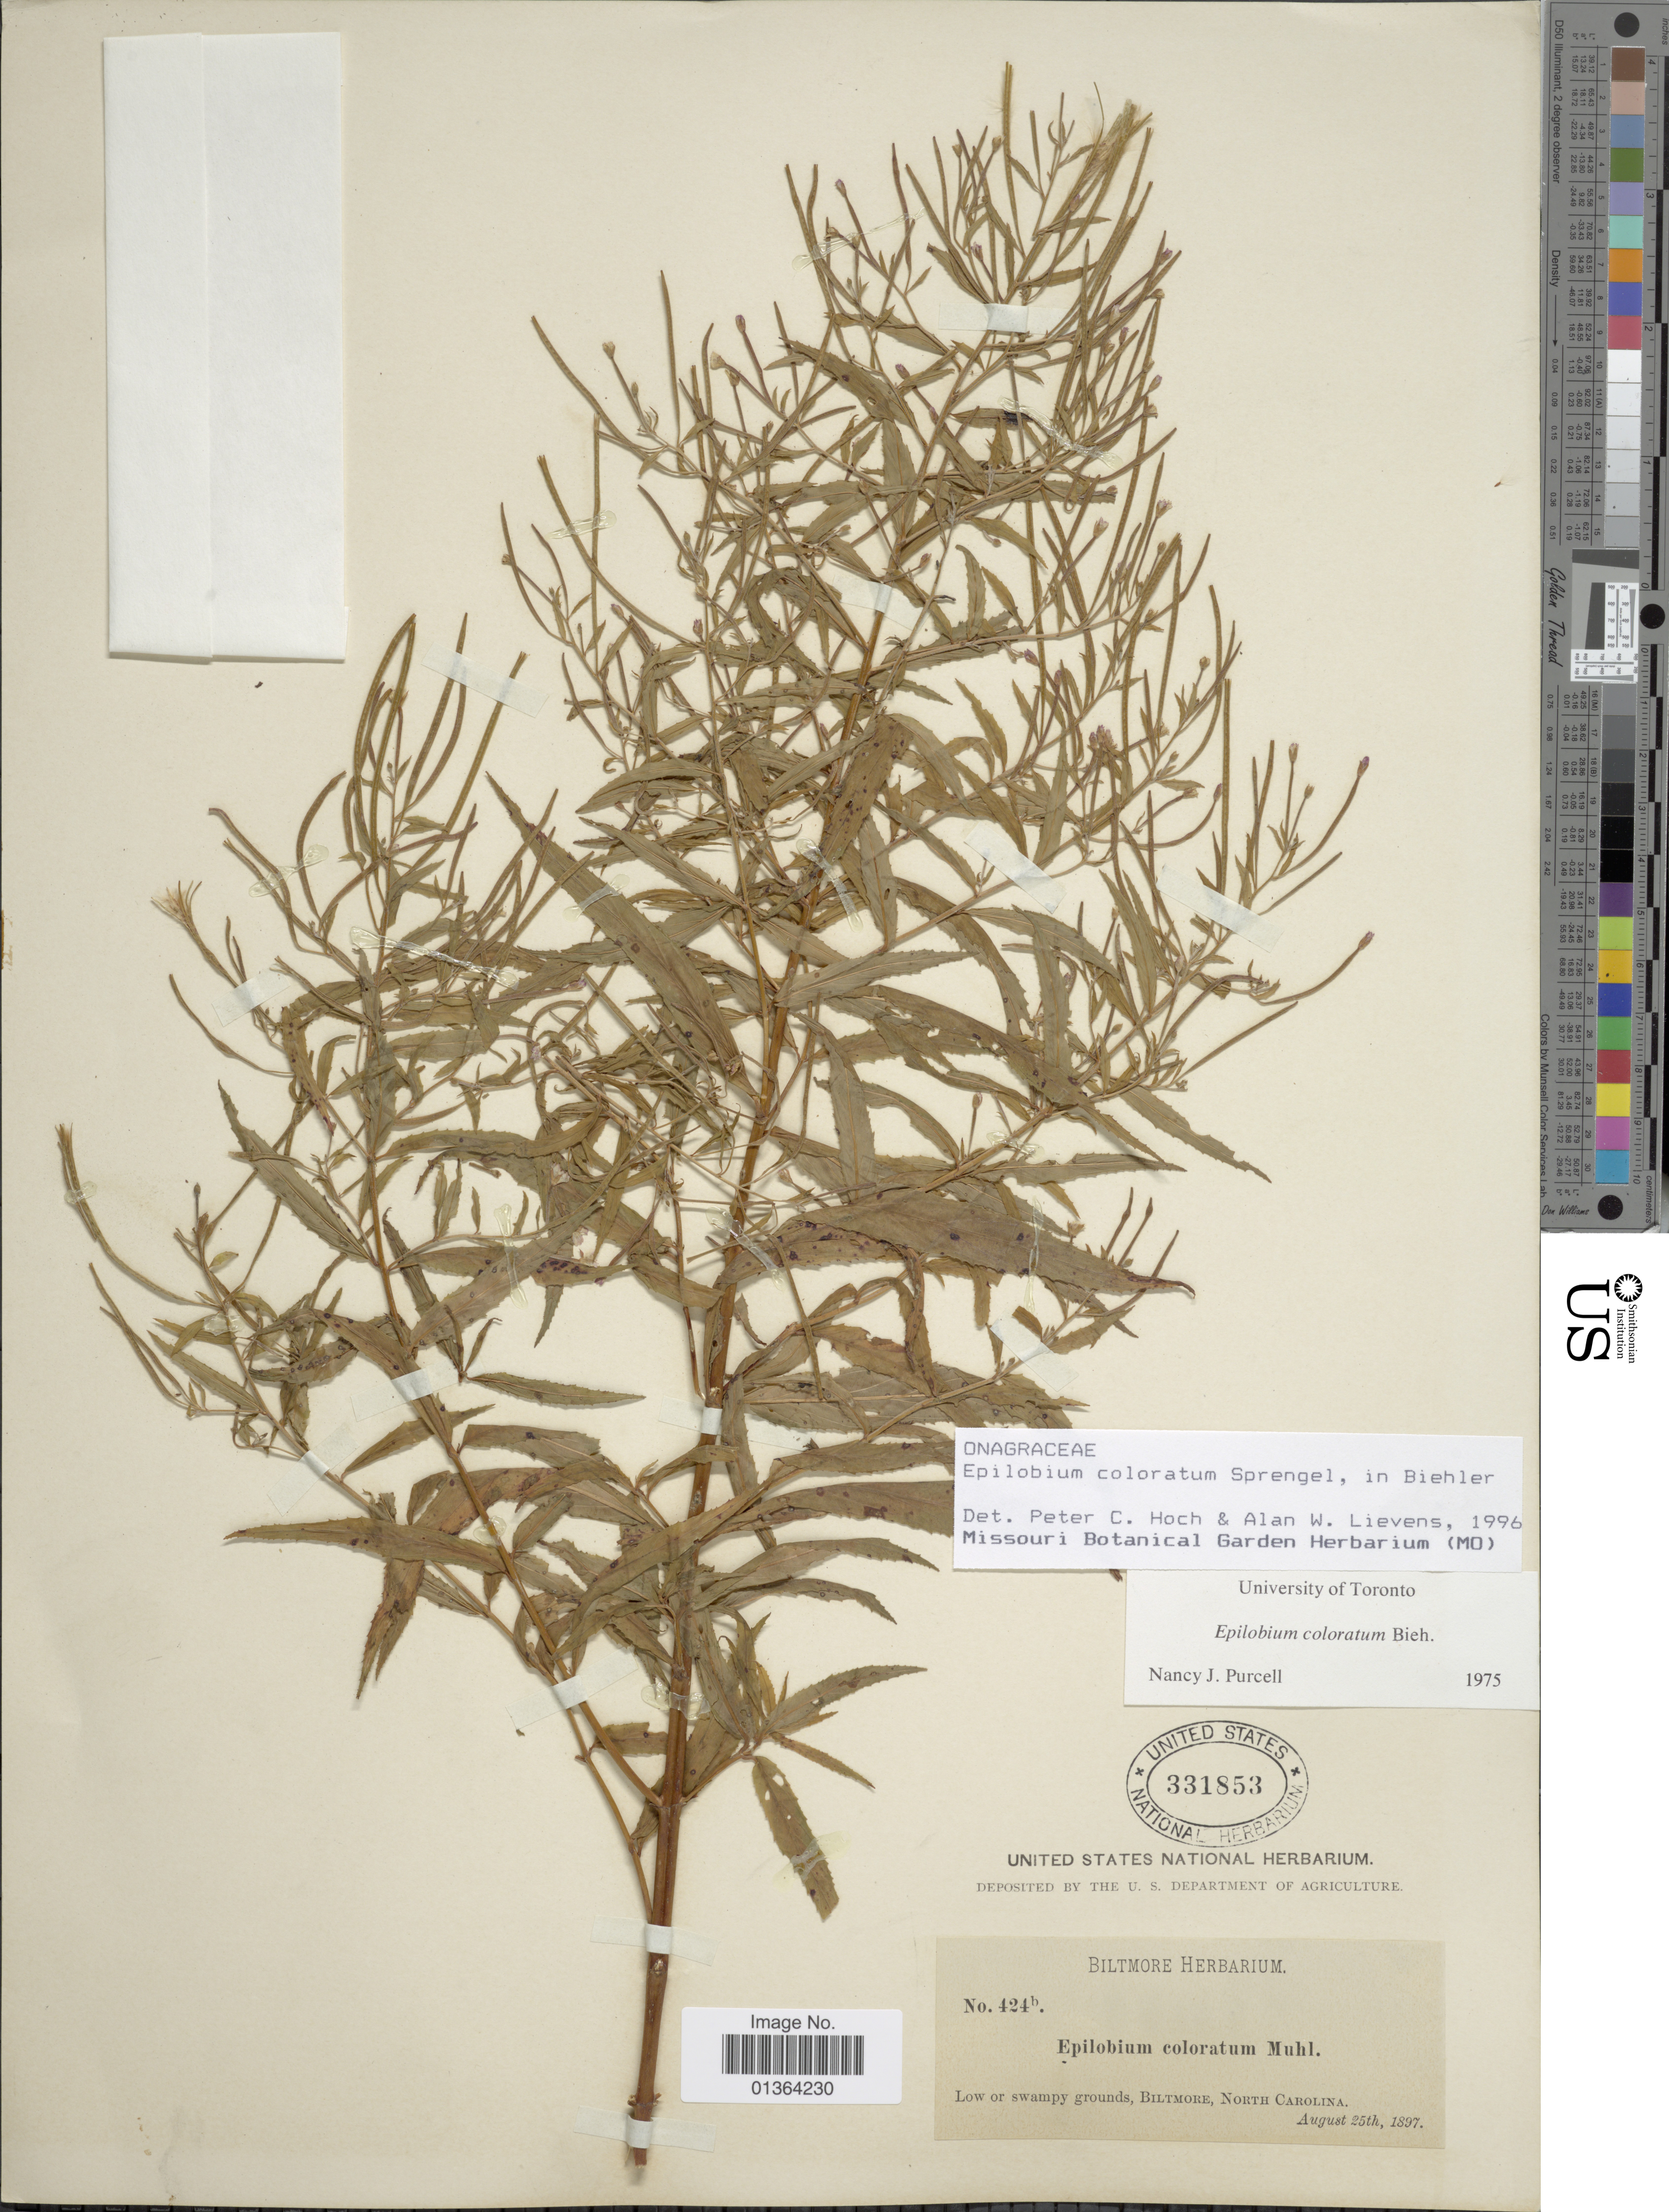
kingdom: Plantae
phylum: Tracheophyta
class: Magnoliopsida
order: Myrtales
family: Onagraceae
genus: Epilobium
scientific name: Epilobium coloratum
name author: Biehler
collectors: ex herb. Biltmore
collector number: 424b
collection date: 1897-08-25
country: United States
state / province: North Carolina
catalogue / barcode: US 331853